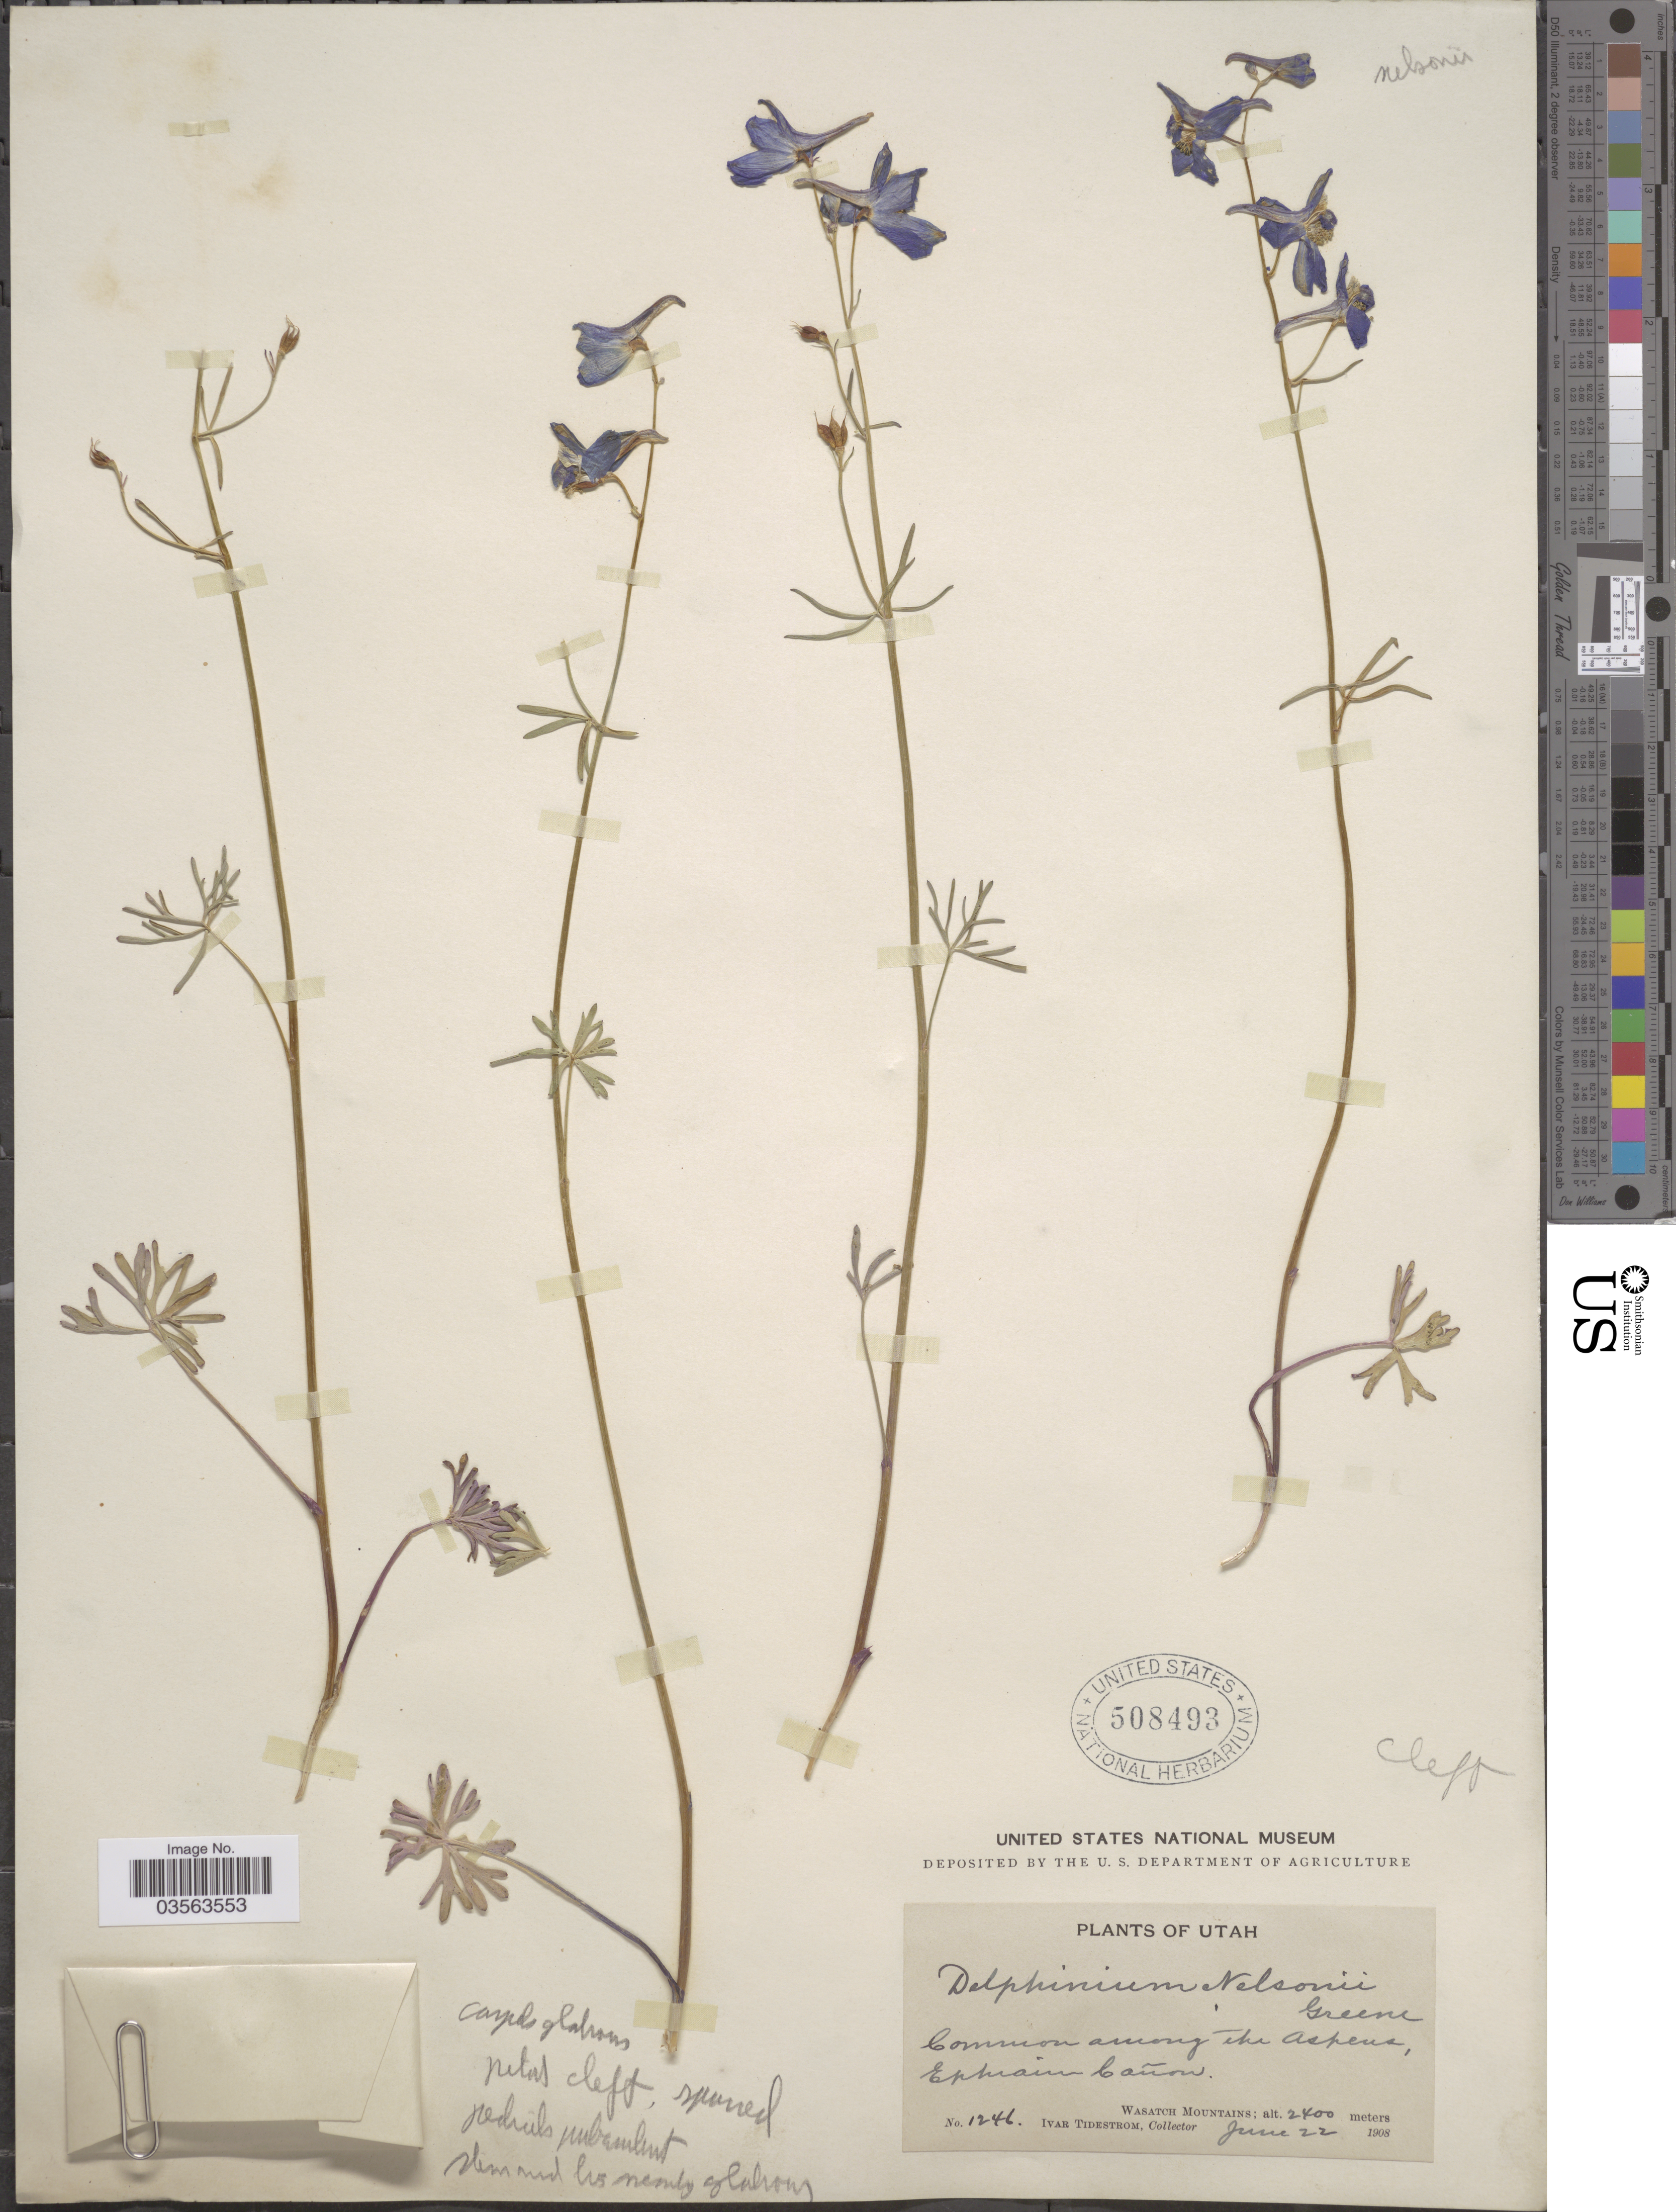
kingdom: Plantae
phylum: Tracheophyta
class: Magnoliopsida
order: Ranunculales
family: Ranunculaceae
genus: Delphinium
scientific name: Delphinium nelsonii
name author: Greene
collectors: I. F. Tidestrom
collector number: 1246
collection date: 1908-06-22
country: United States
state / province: Utah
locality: Common among The Aspens, Ephraim Cañon. Wasatch Mountains.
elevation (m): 2400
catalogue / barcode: US 508493